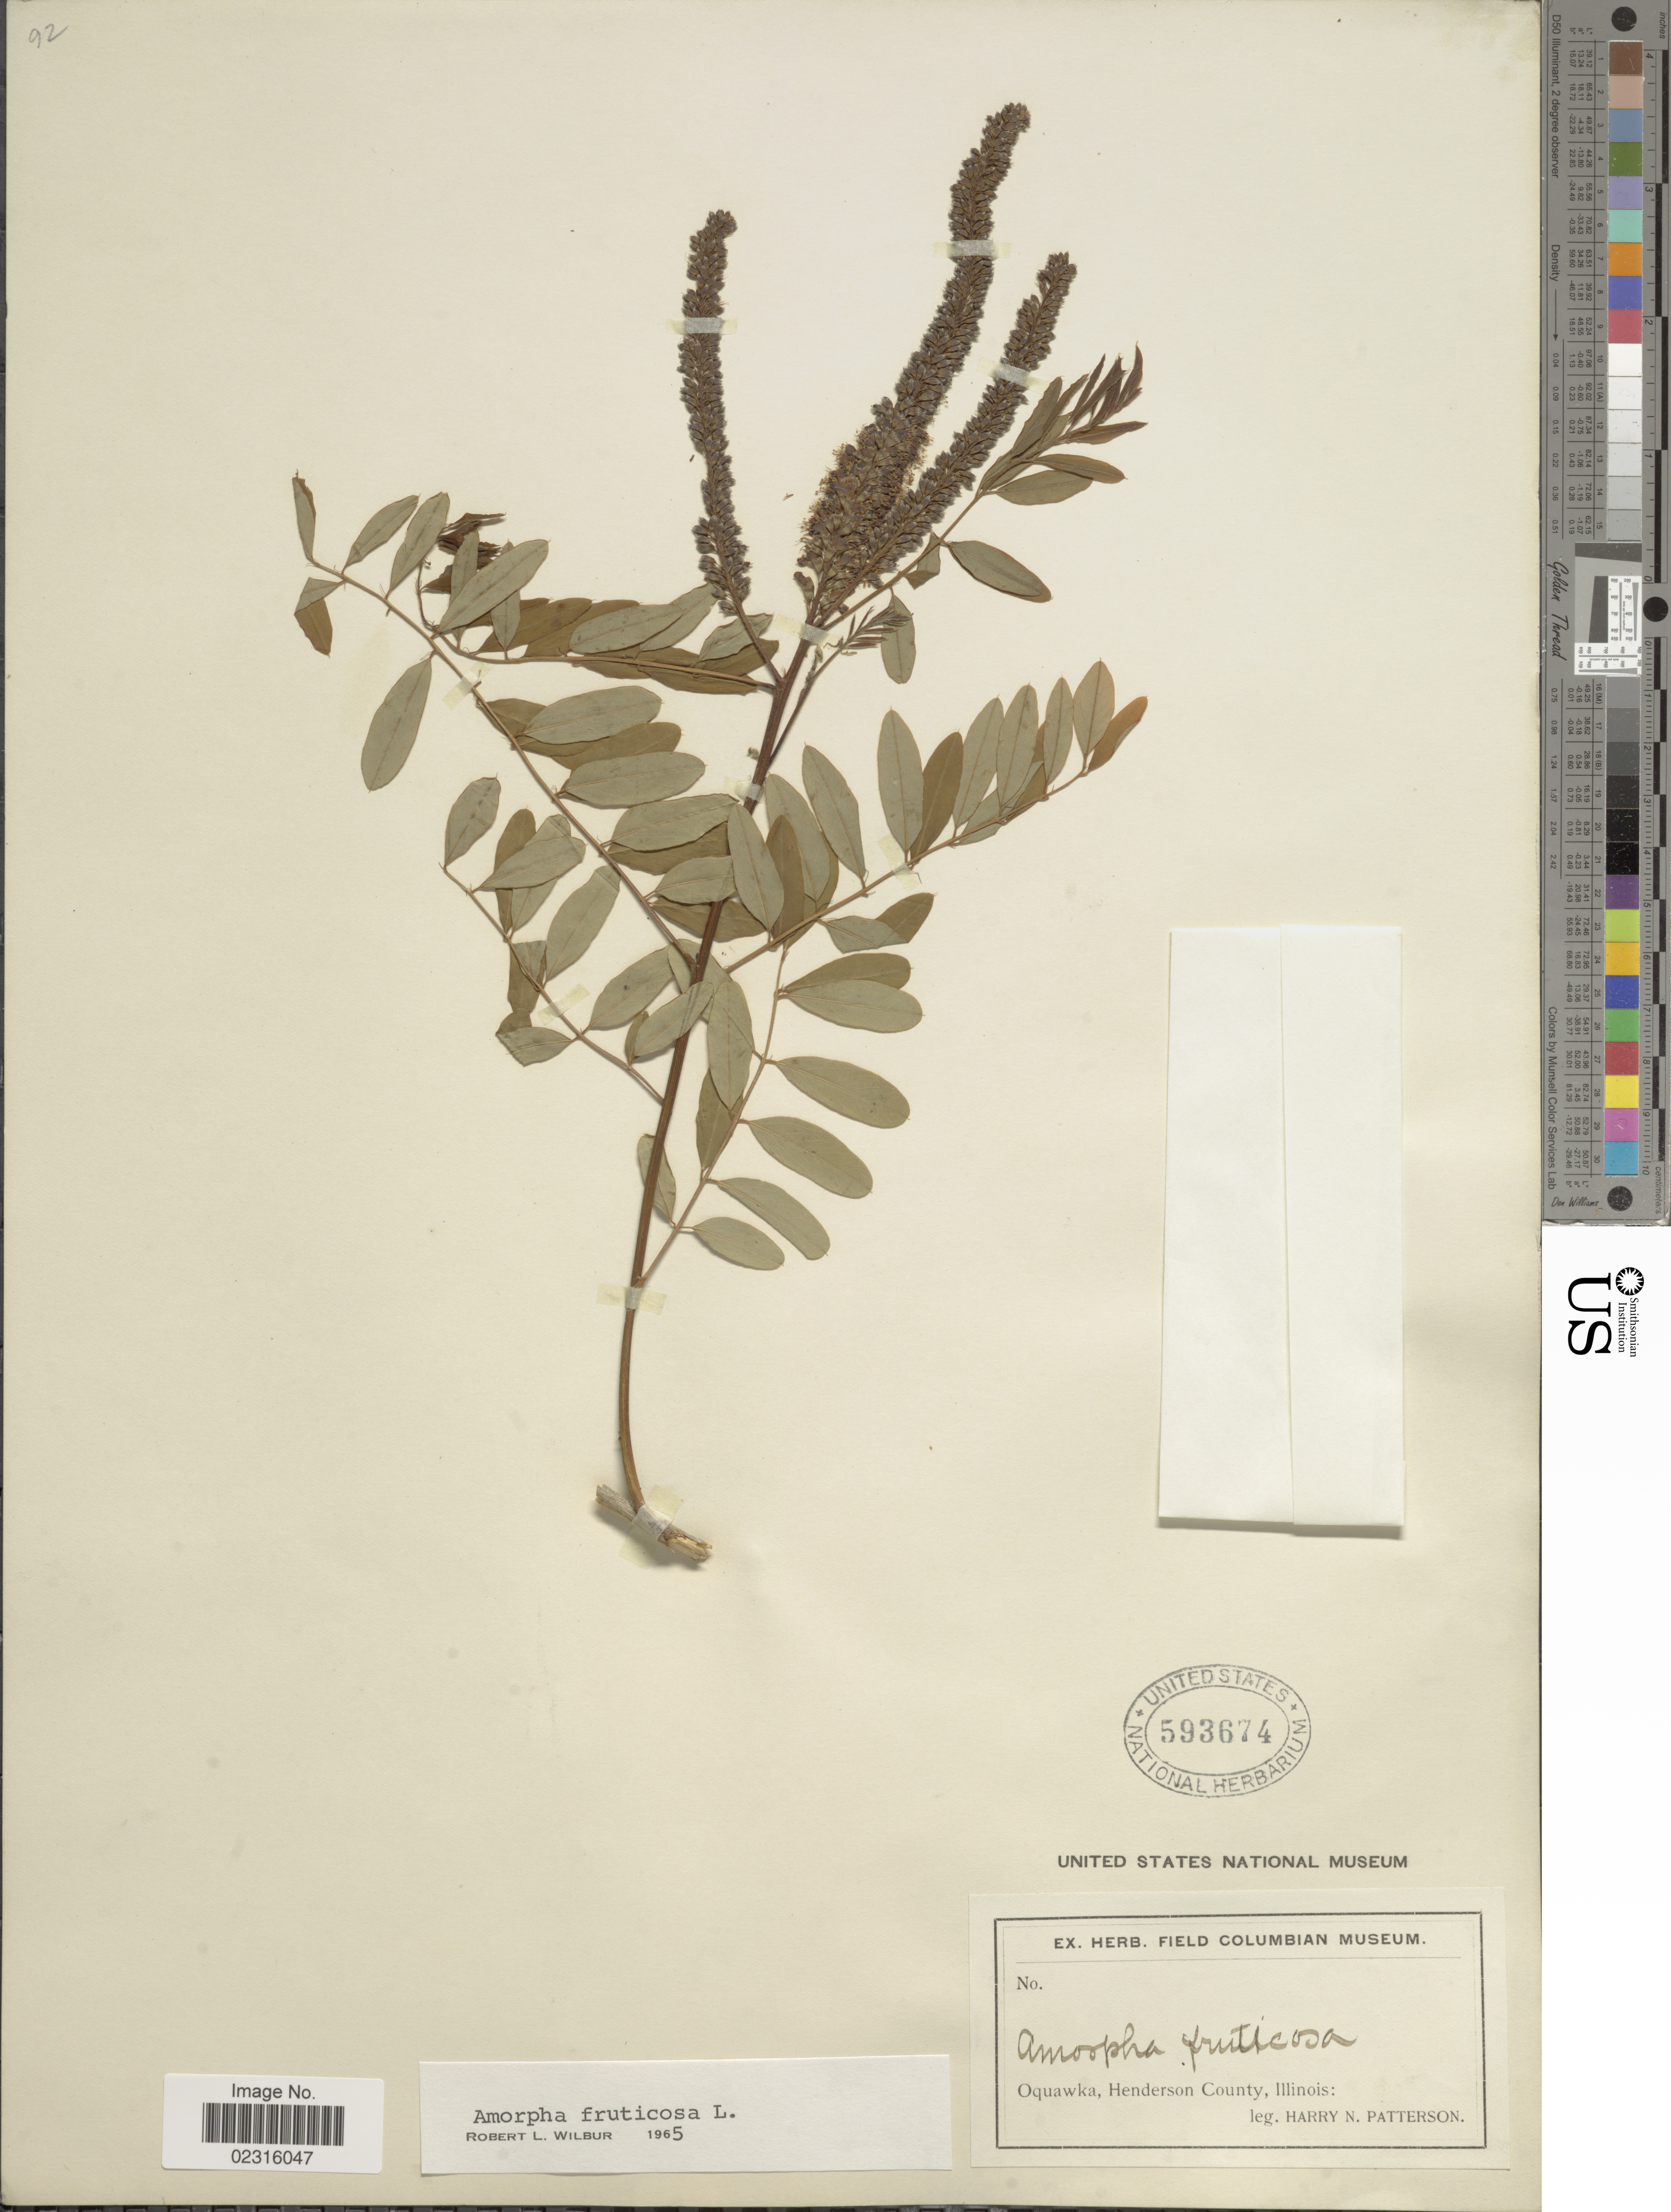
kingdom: Plantae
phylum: Tracheophyta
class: Magnoliopsida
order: Fabales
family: Fabaceae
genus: Amorpha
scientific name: Amorpha fruticosa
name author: L.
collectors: H. N. Patterson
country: United States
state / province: Illinois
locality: Oquawka, Henderon County.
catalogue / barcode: US 593674